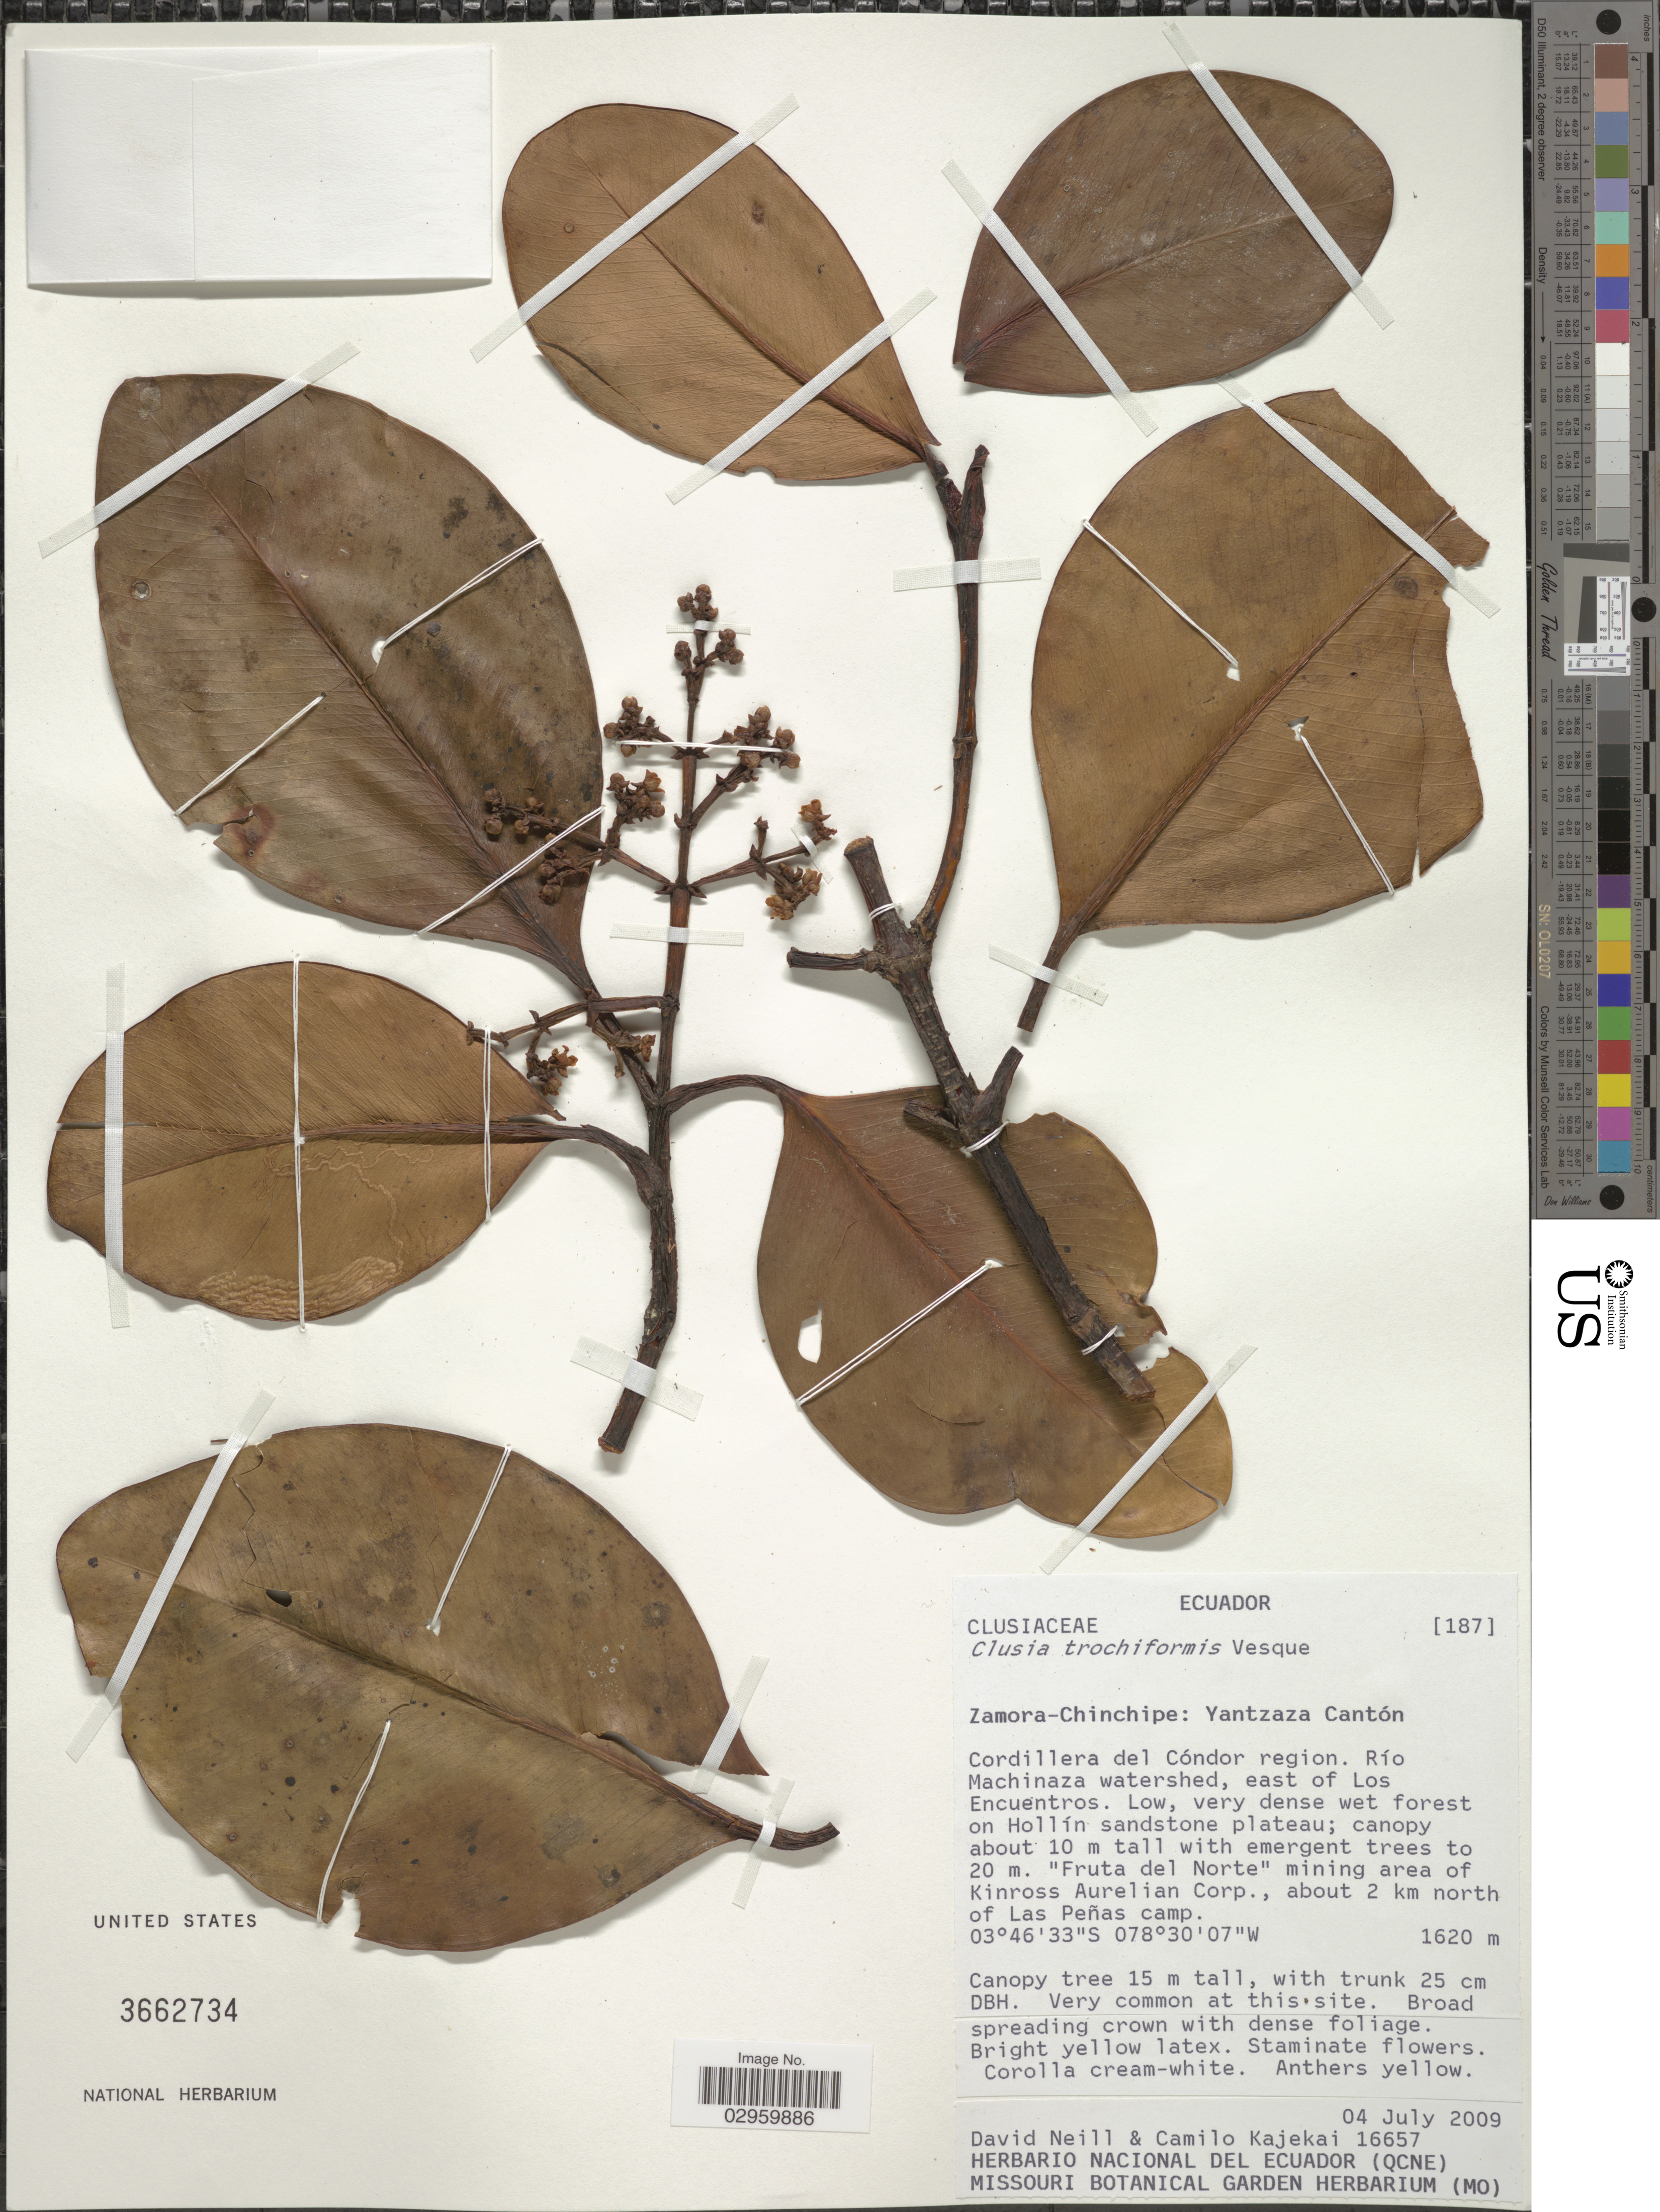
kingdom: Plantae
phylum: Tracheophyta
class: Magnoliopsida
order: Malpighiales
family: Clusiaceae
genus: Clusia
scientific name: Clusia trochiformis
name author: Vesque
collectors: D. Neill & C. Kajekai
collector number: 16657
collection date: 2009-07-04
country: Ecuador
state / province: Zamora-Chinchipe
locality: Yantzaza Cantón, Cordillera del Cóndor region. Río Machinaza watershed, east of Los Encuentros. Low, very dense wet forest on Hollín sandstone plateau. "Fruta del Norte" mining area of Kinross Aurelian Corp., about 2 km north of Las Peñas camp.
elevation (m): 1620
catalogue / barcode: US 3662734